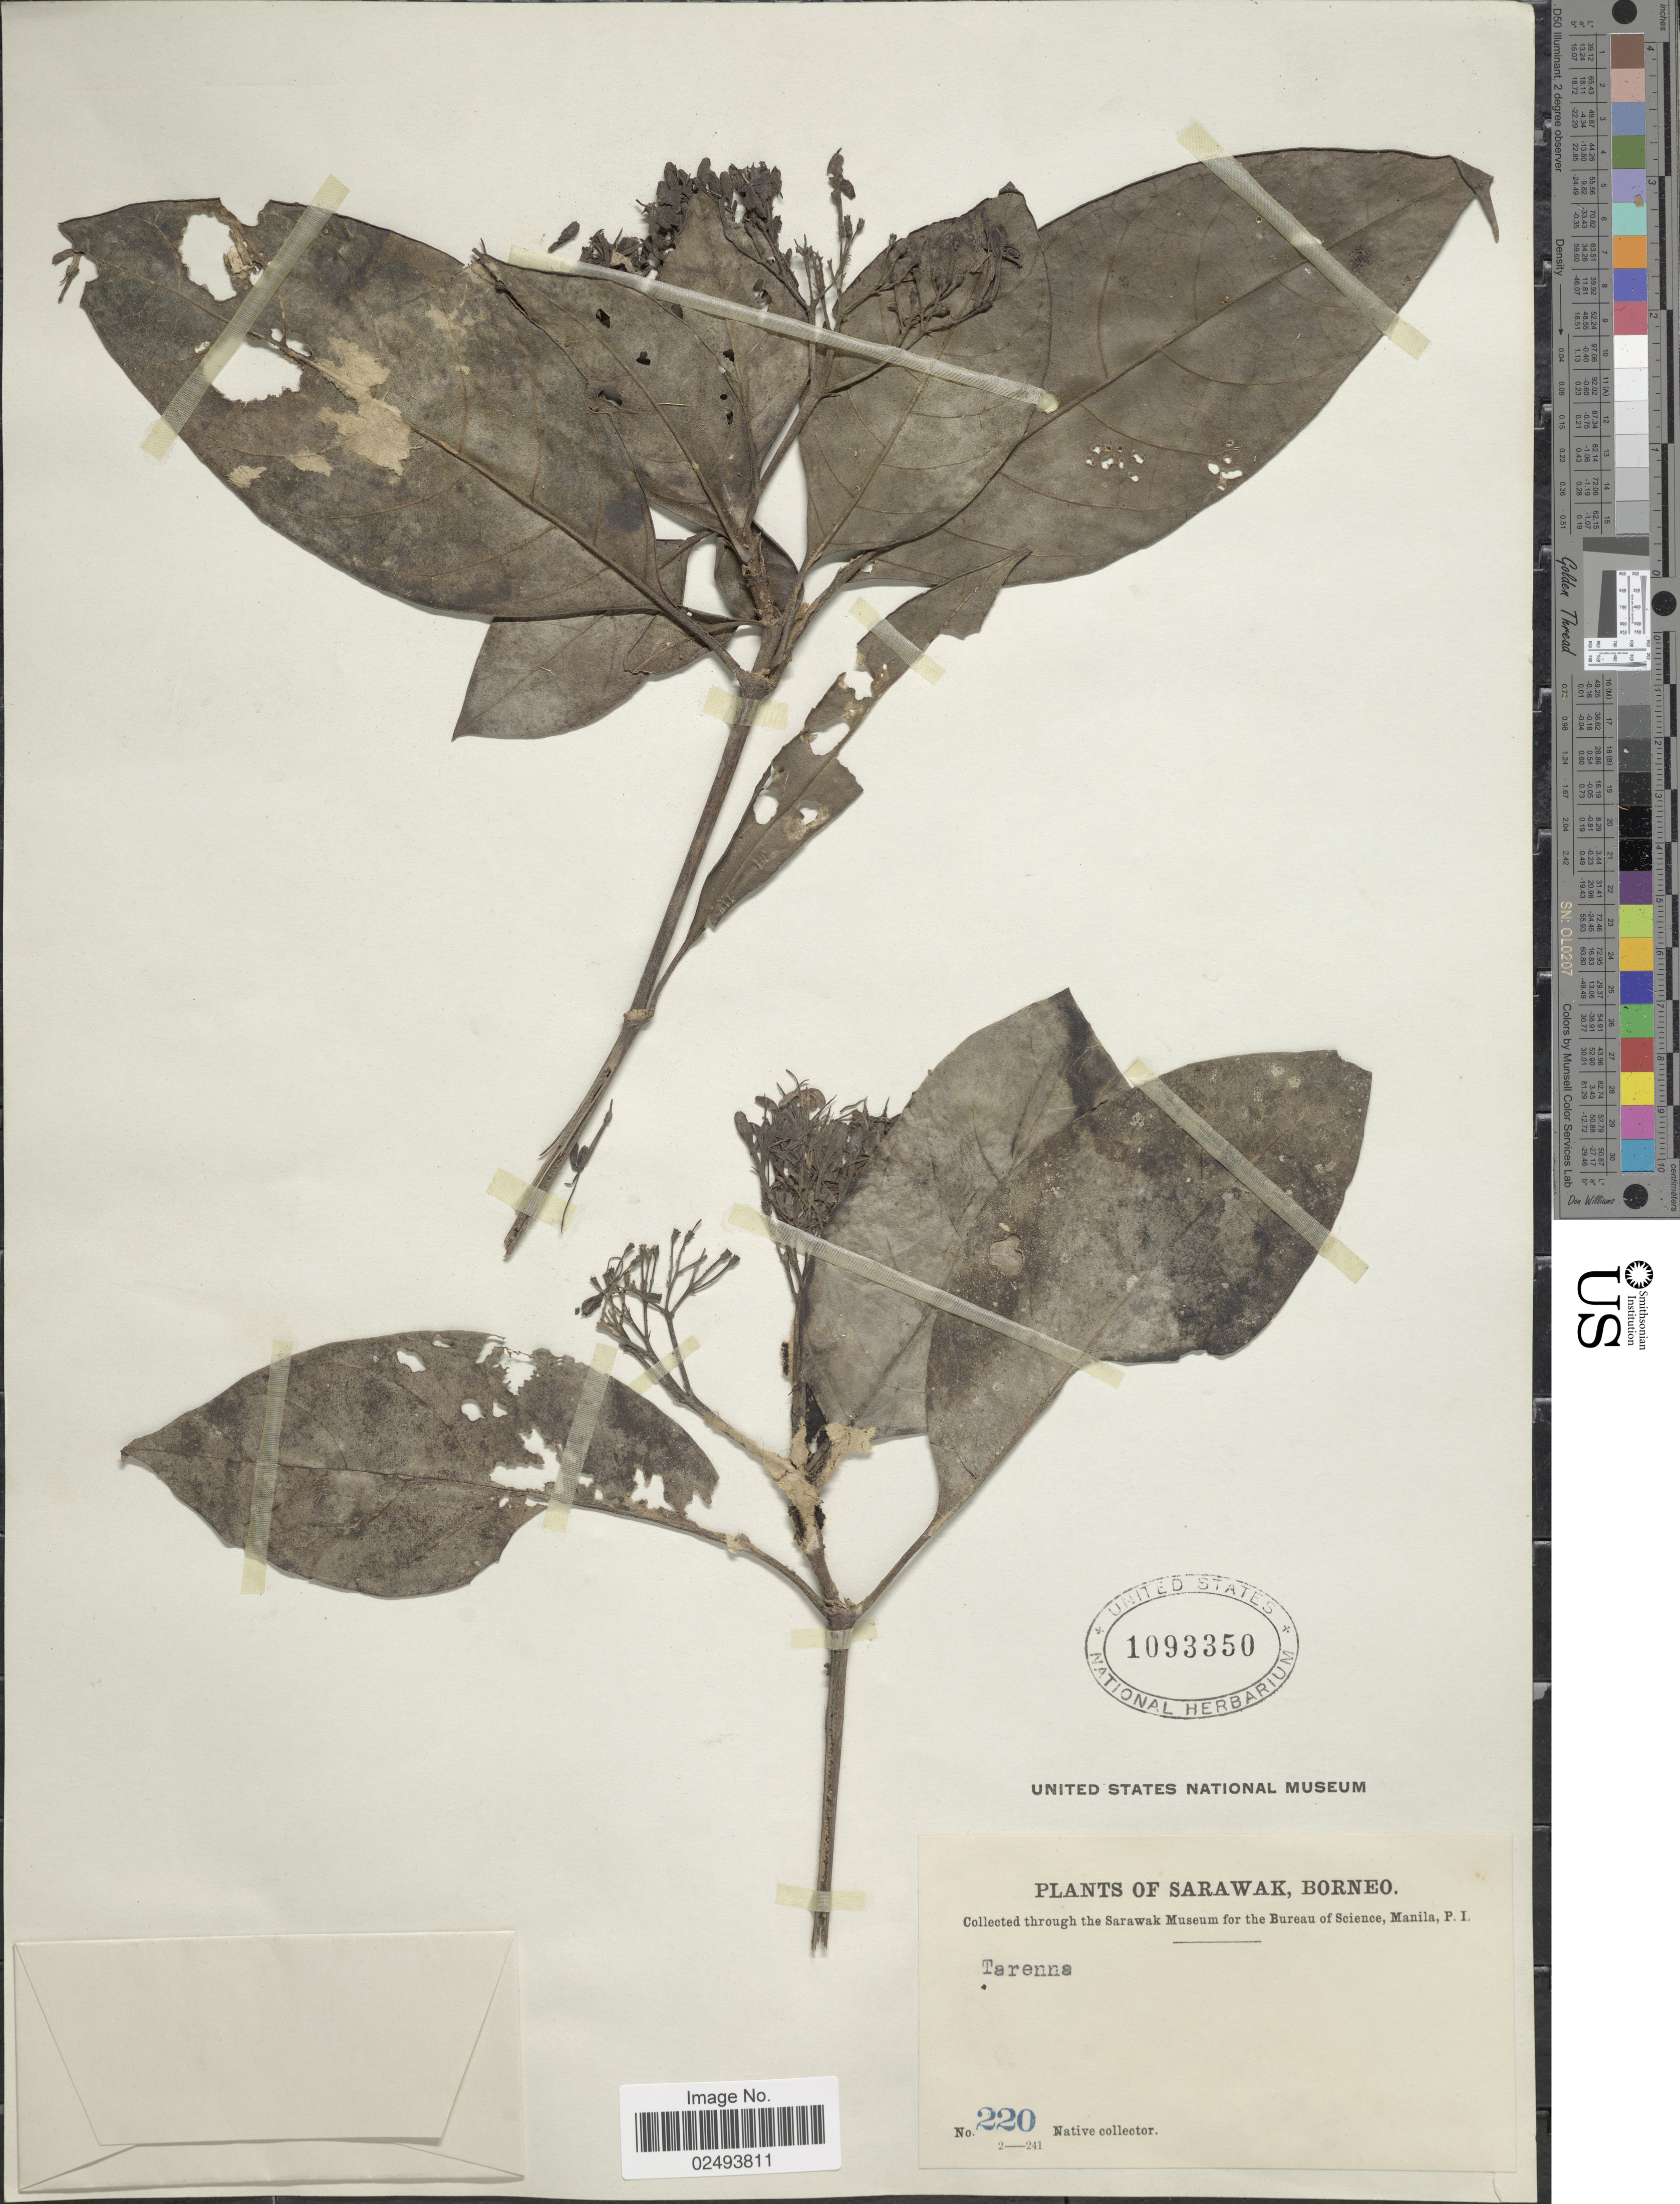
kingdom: Plantae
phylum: Tracheophyta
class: Magnoliopsida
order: Gentianales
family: Rubiaceae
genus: Tarenna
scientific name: Tarenna sp.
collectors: Native collector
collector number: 220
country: Malaysia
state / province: Sarawak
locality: Borneo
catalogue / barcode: US 1093350